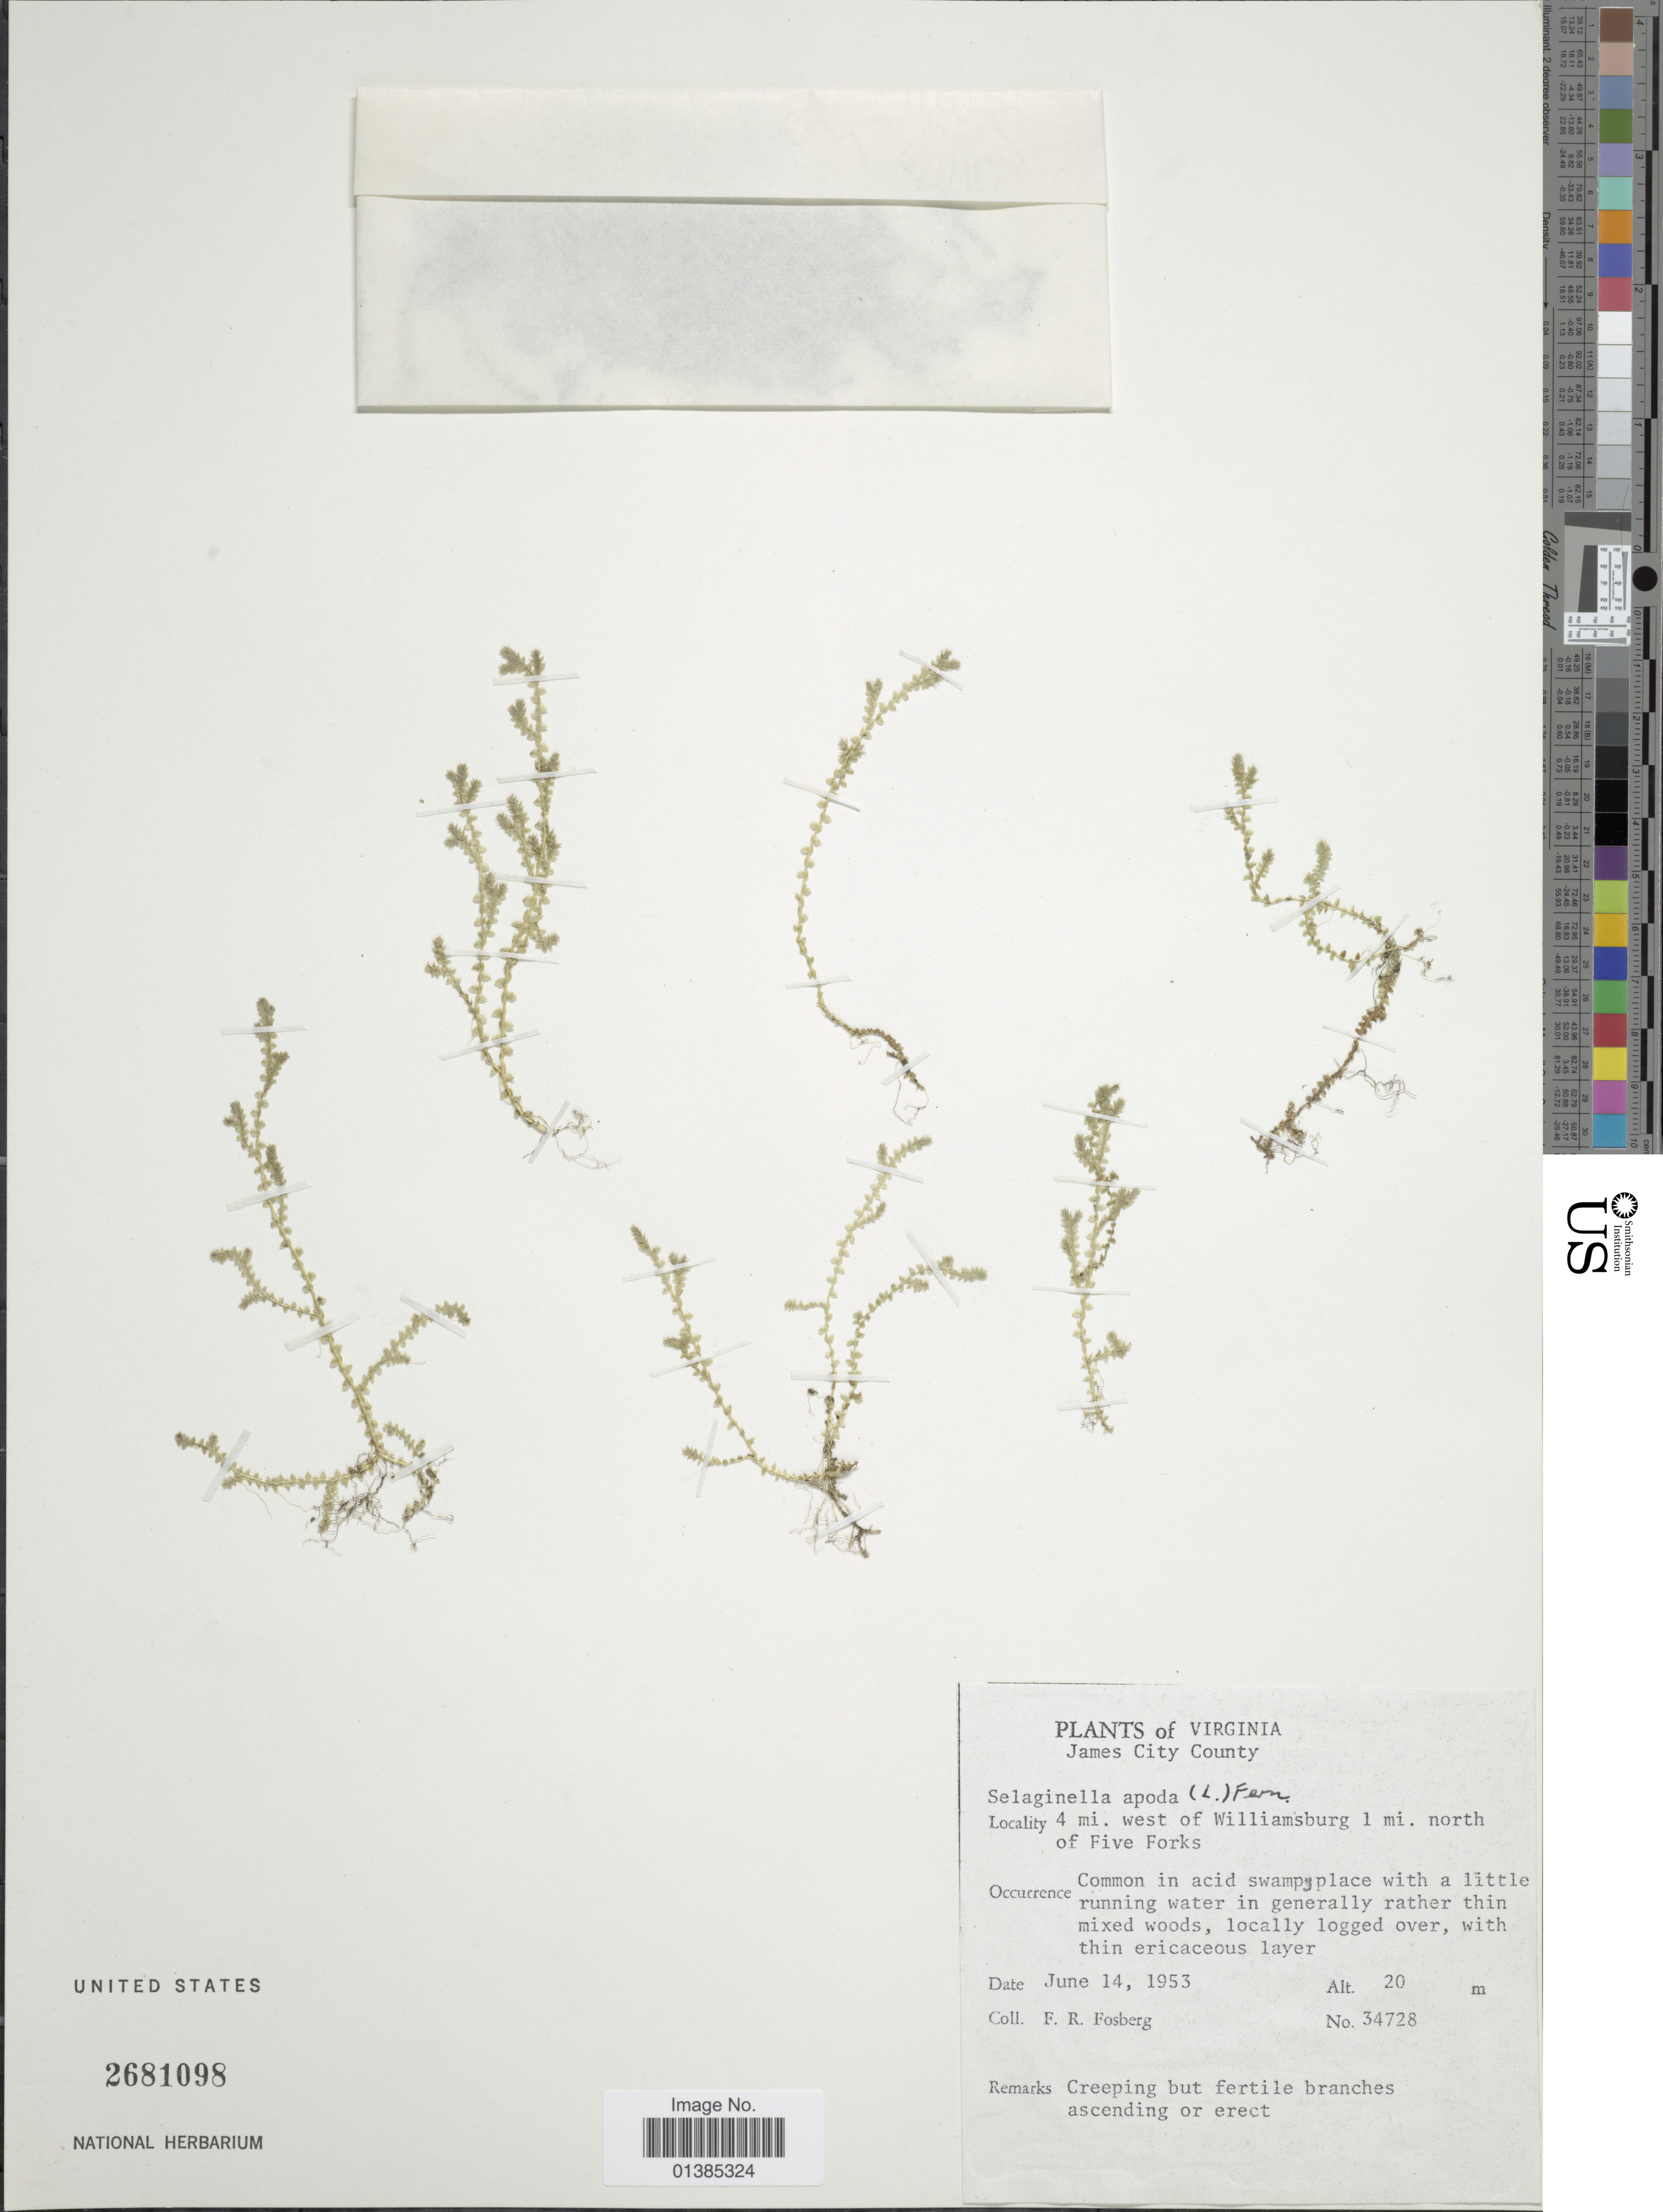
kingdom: Plantae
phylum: Tracheophyta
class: Lycopodiopsida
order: Selaginellales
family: Selaginellaceae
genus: Selaginella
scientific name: Selaginella apus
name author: Spring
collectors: F. R. Fosberg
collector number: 34728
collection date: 1953-06-14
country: United States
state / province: Virginia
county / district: James City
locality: James City County. 4 mi. west of Williamsburg 1 mi. north of Five Forks.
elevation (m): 20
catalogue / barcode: US 2681098